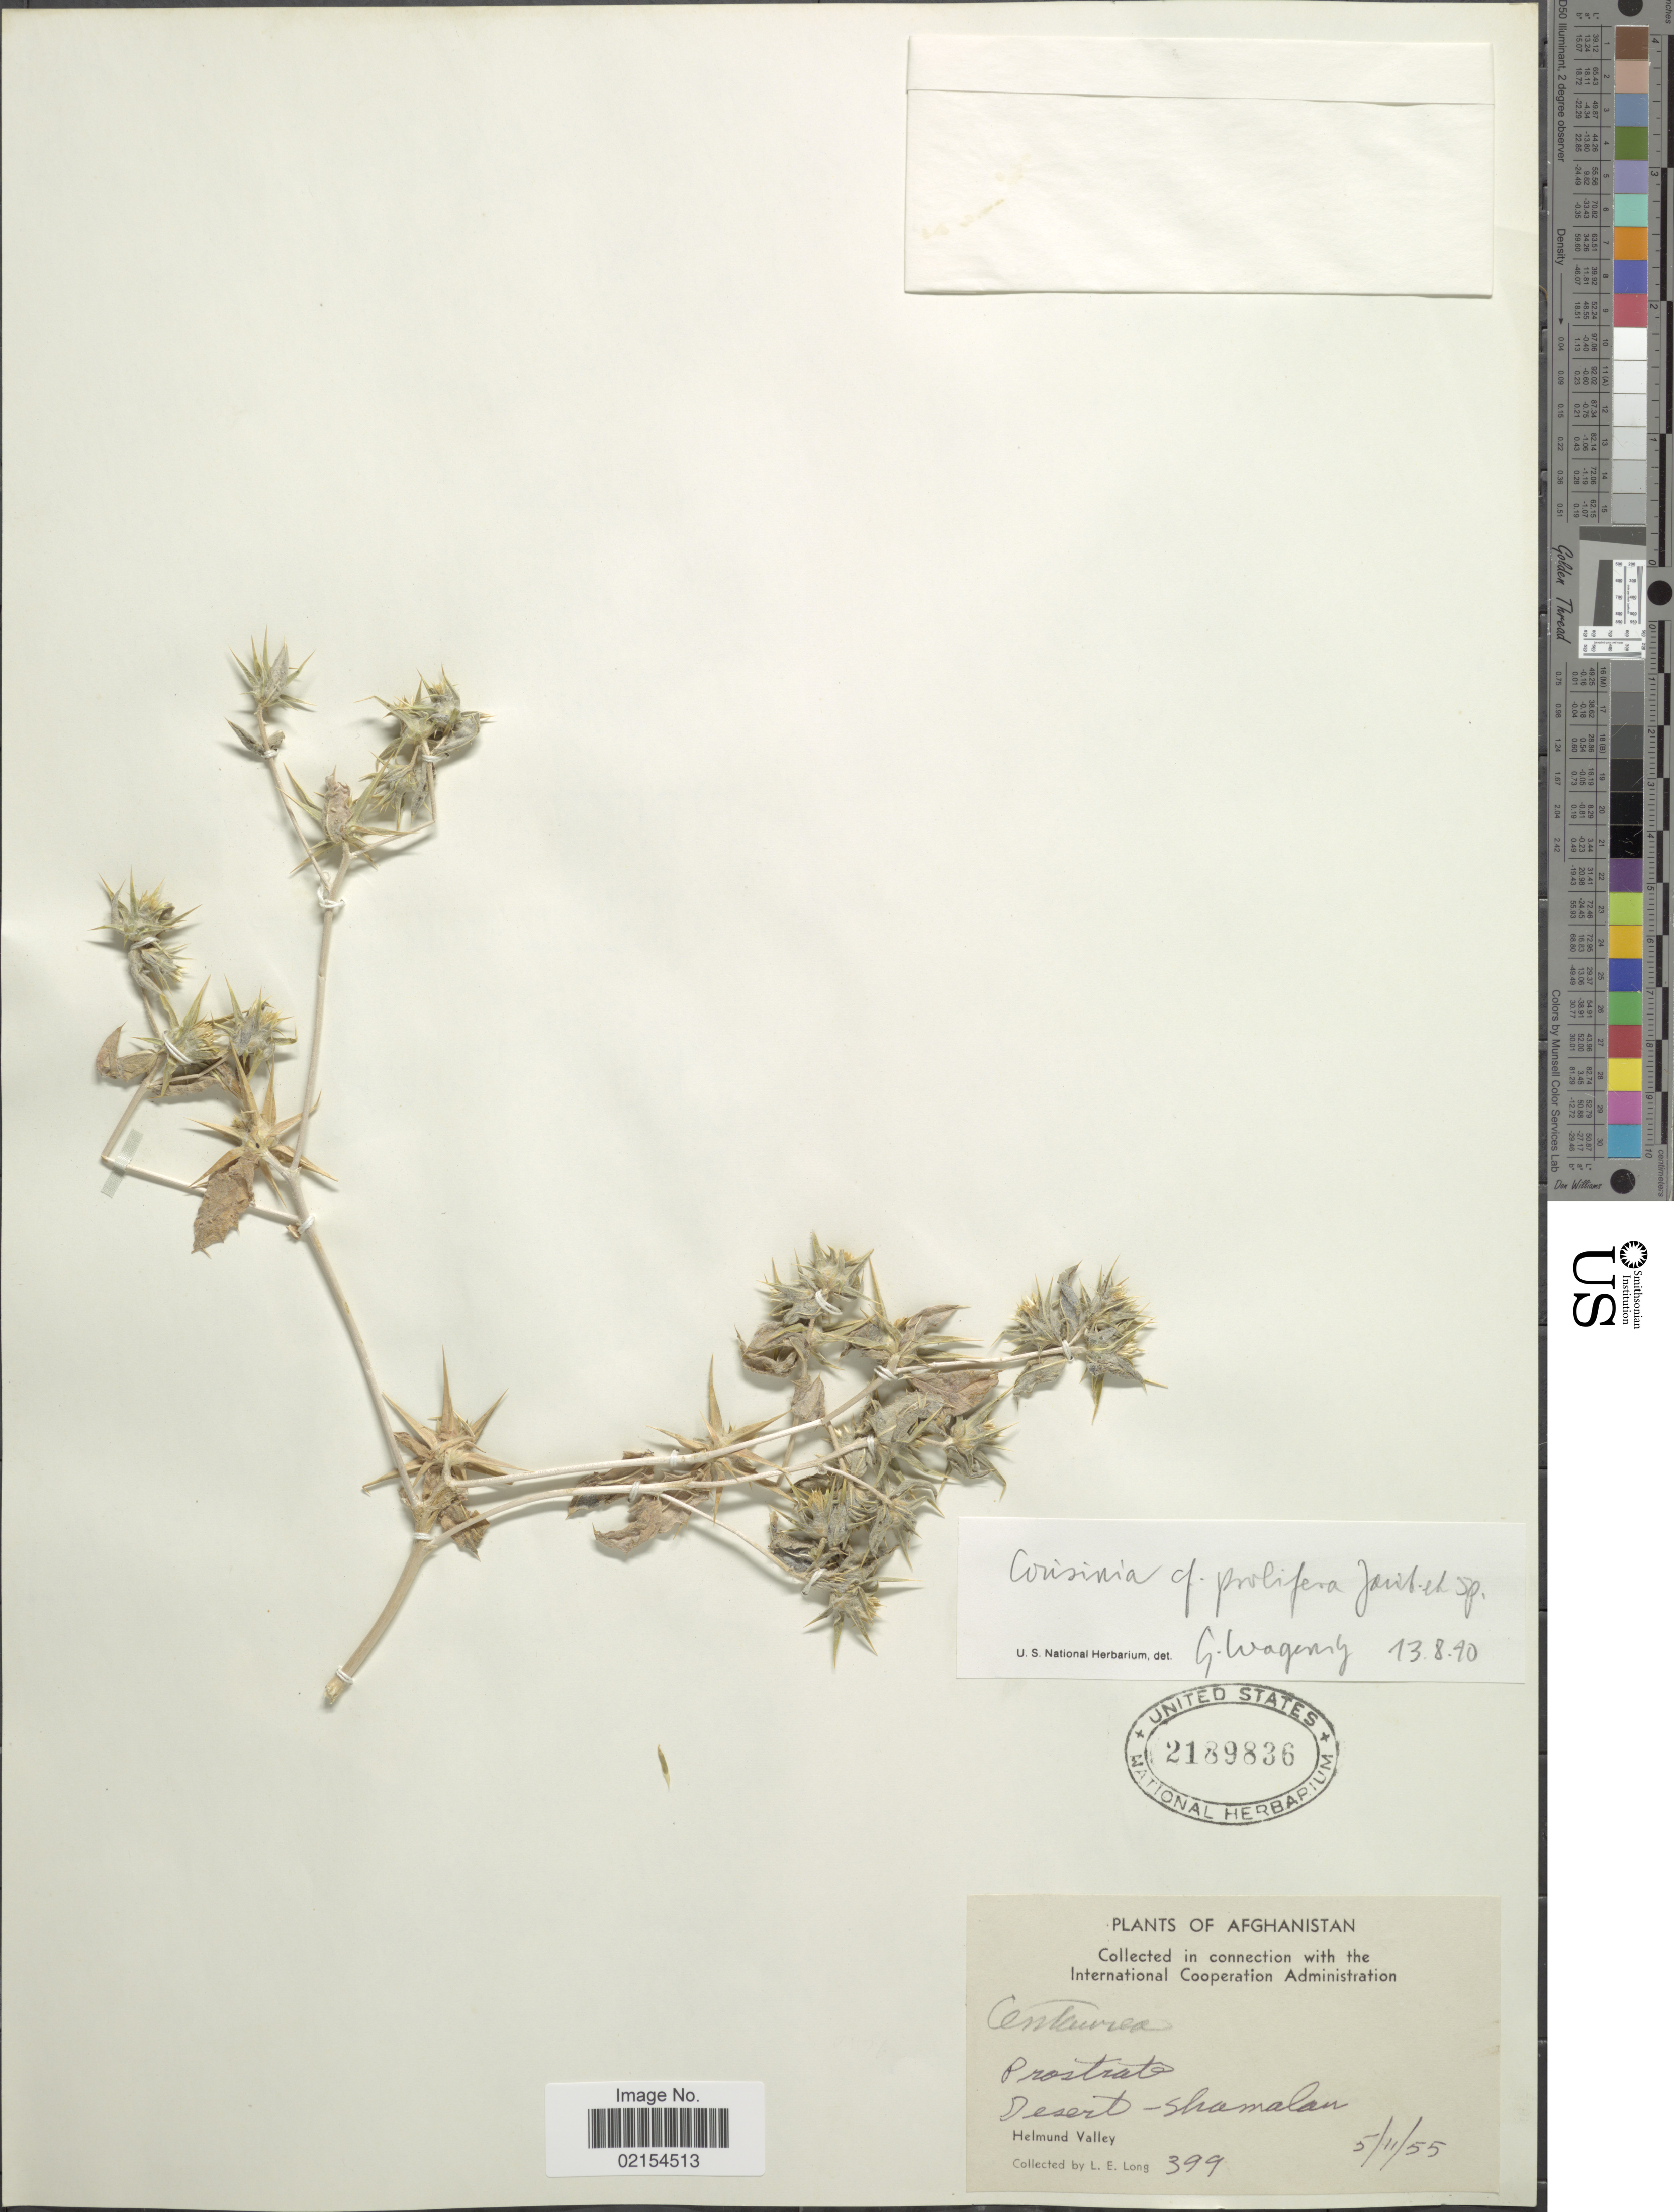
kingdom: Plantae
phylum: Tracheophyta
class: Magnoliopsida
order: Asterales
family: Asteraceae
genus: Cousinia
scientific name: Cousinia prolifera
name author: Jaub. & Spach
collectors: L. E. Long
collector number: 399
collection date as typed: Transcribed d/m/y: 5/11/55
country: Afghanistan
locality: Prostrate, Desert-Shamalan, Helmund Valley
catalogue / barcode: US 2189836